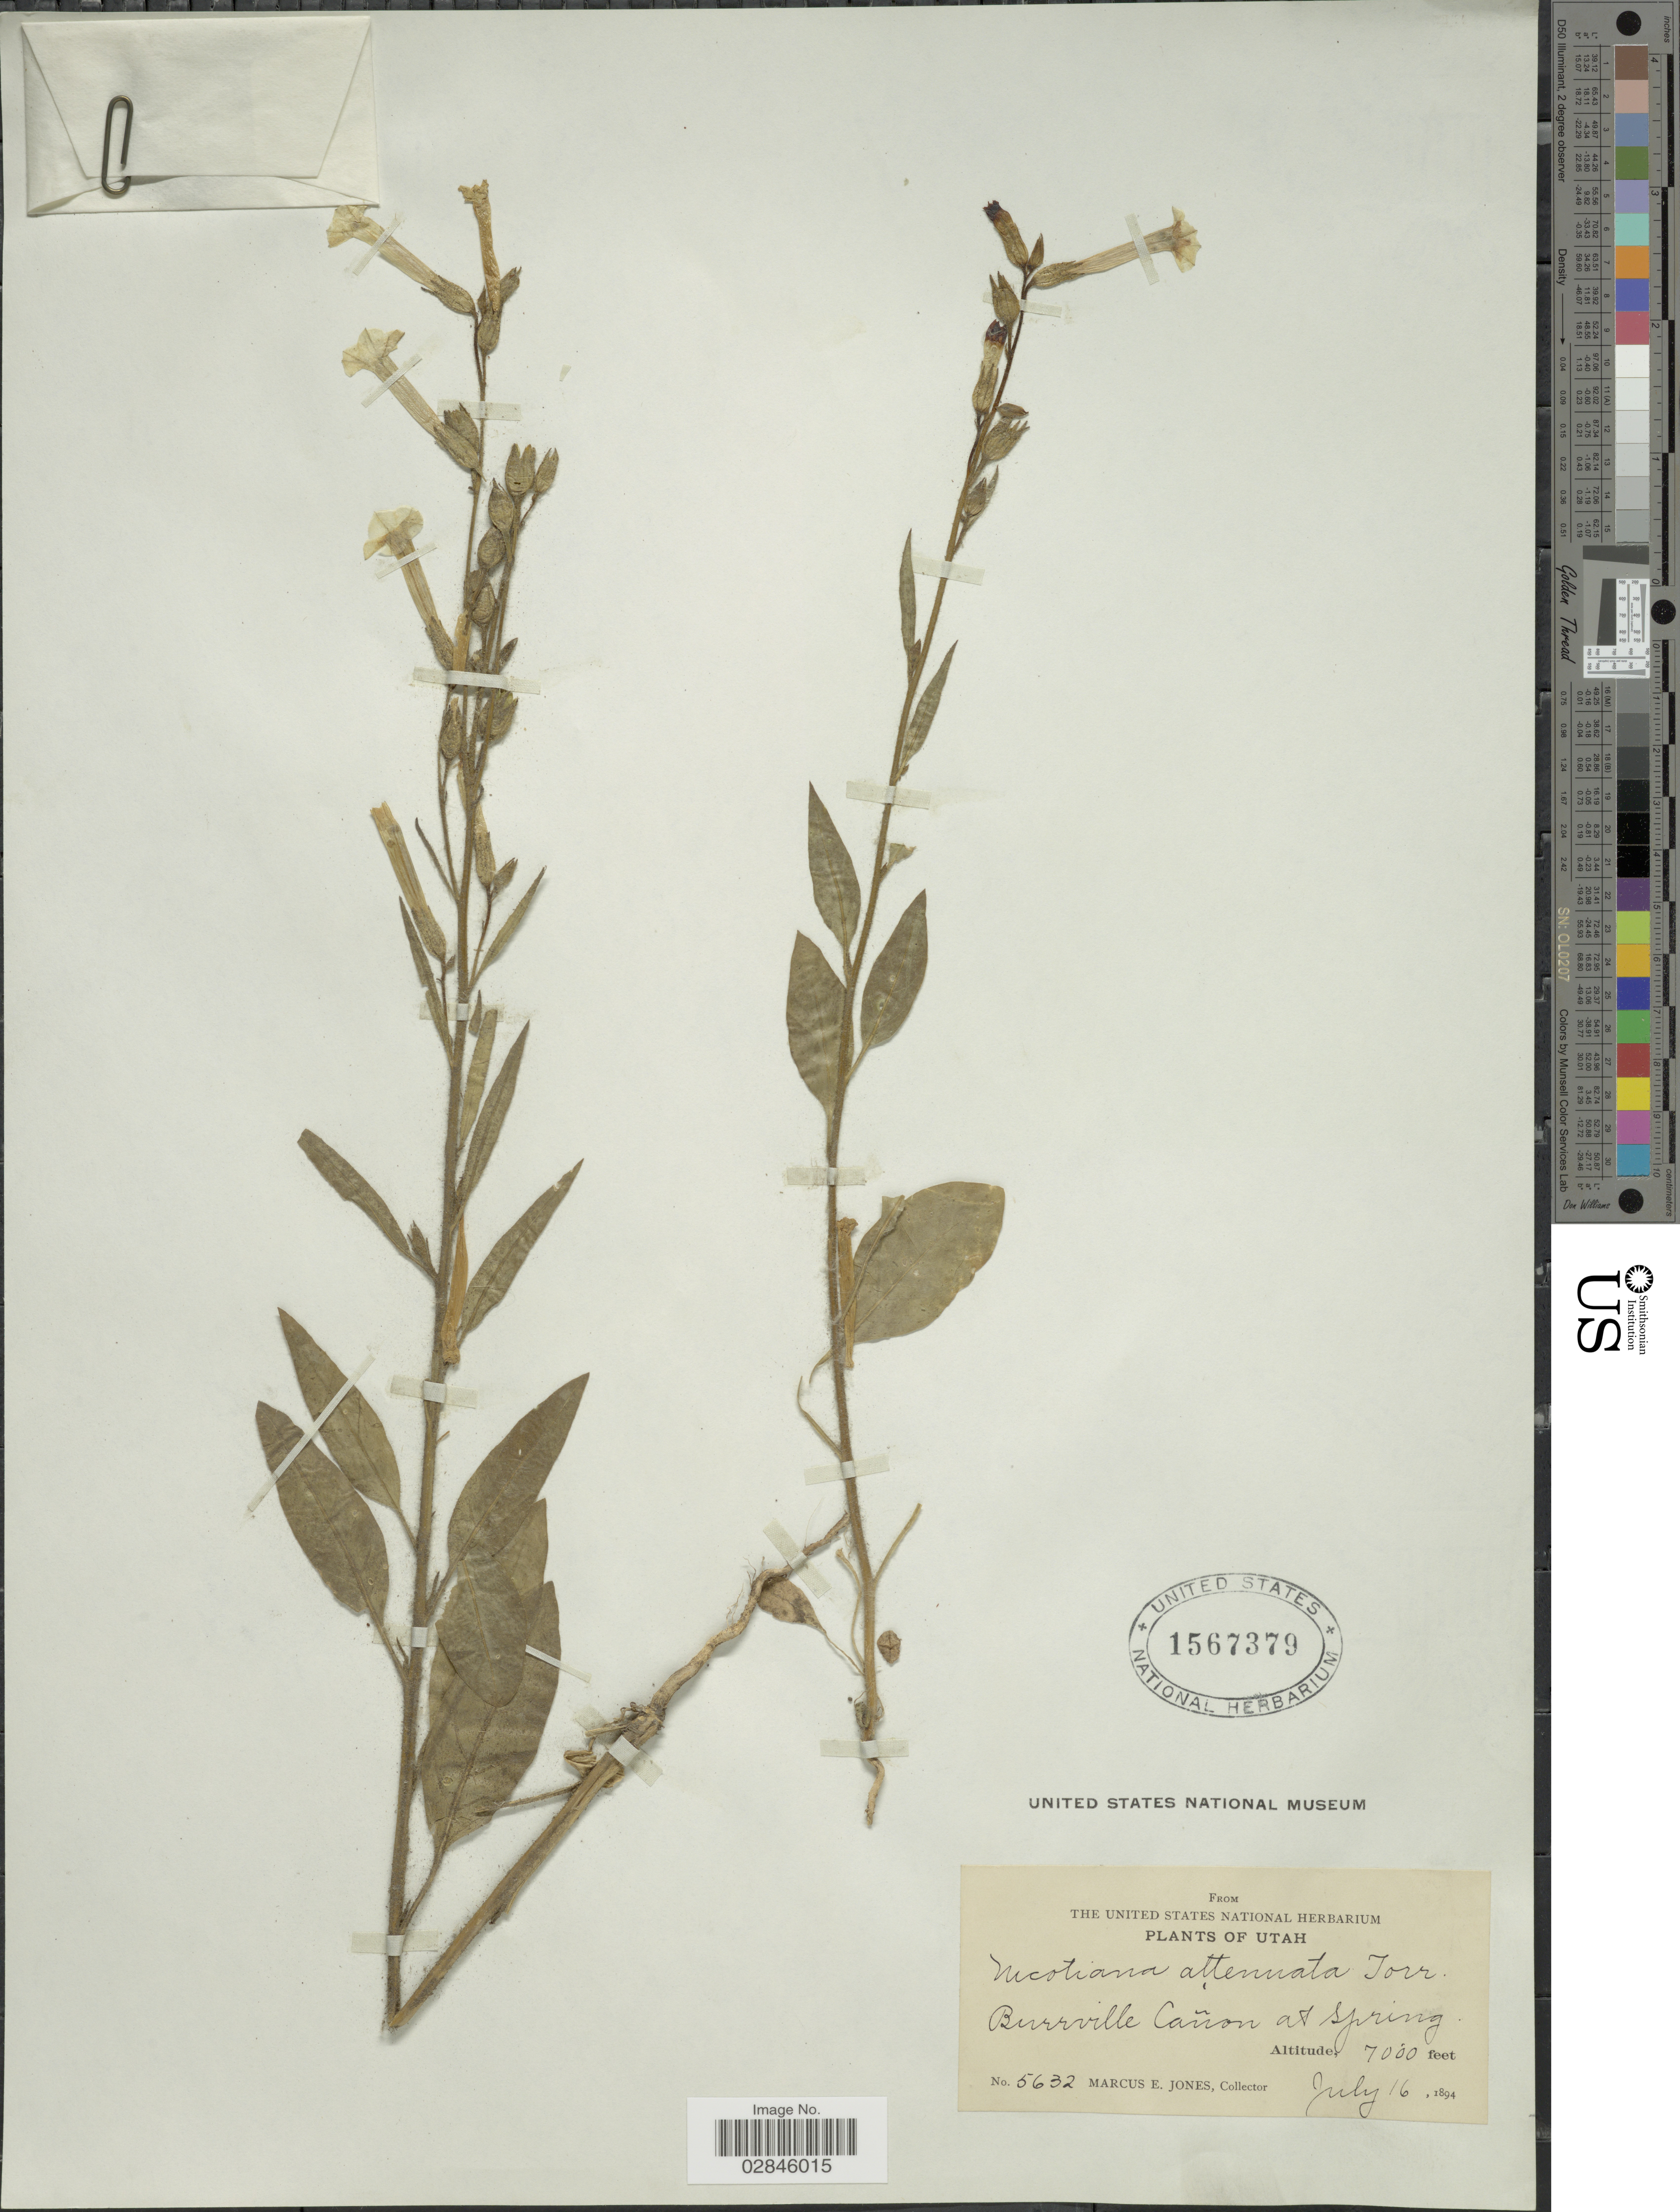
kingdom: Plantae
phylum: Tracheophyta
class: Magnoliopsida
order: Solanales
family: Solanaceae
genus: Nicotiana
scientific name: Nicotiana attenuata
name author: Torr. ex S. Watson in C. King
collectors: M. E. Jones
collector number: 5632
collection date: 1894-07-16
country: United States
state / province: Utah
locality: Burrville Cañon at Spring.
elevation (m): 2134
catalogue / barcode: US 1567379